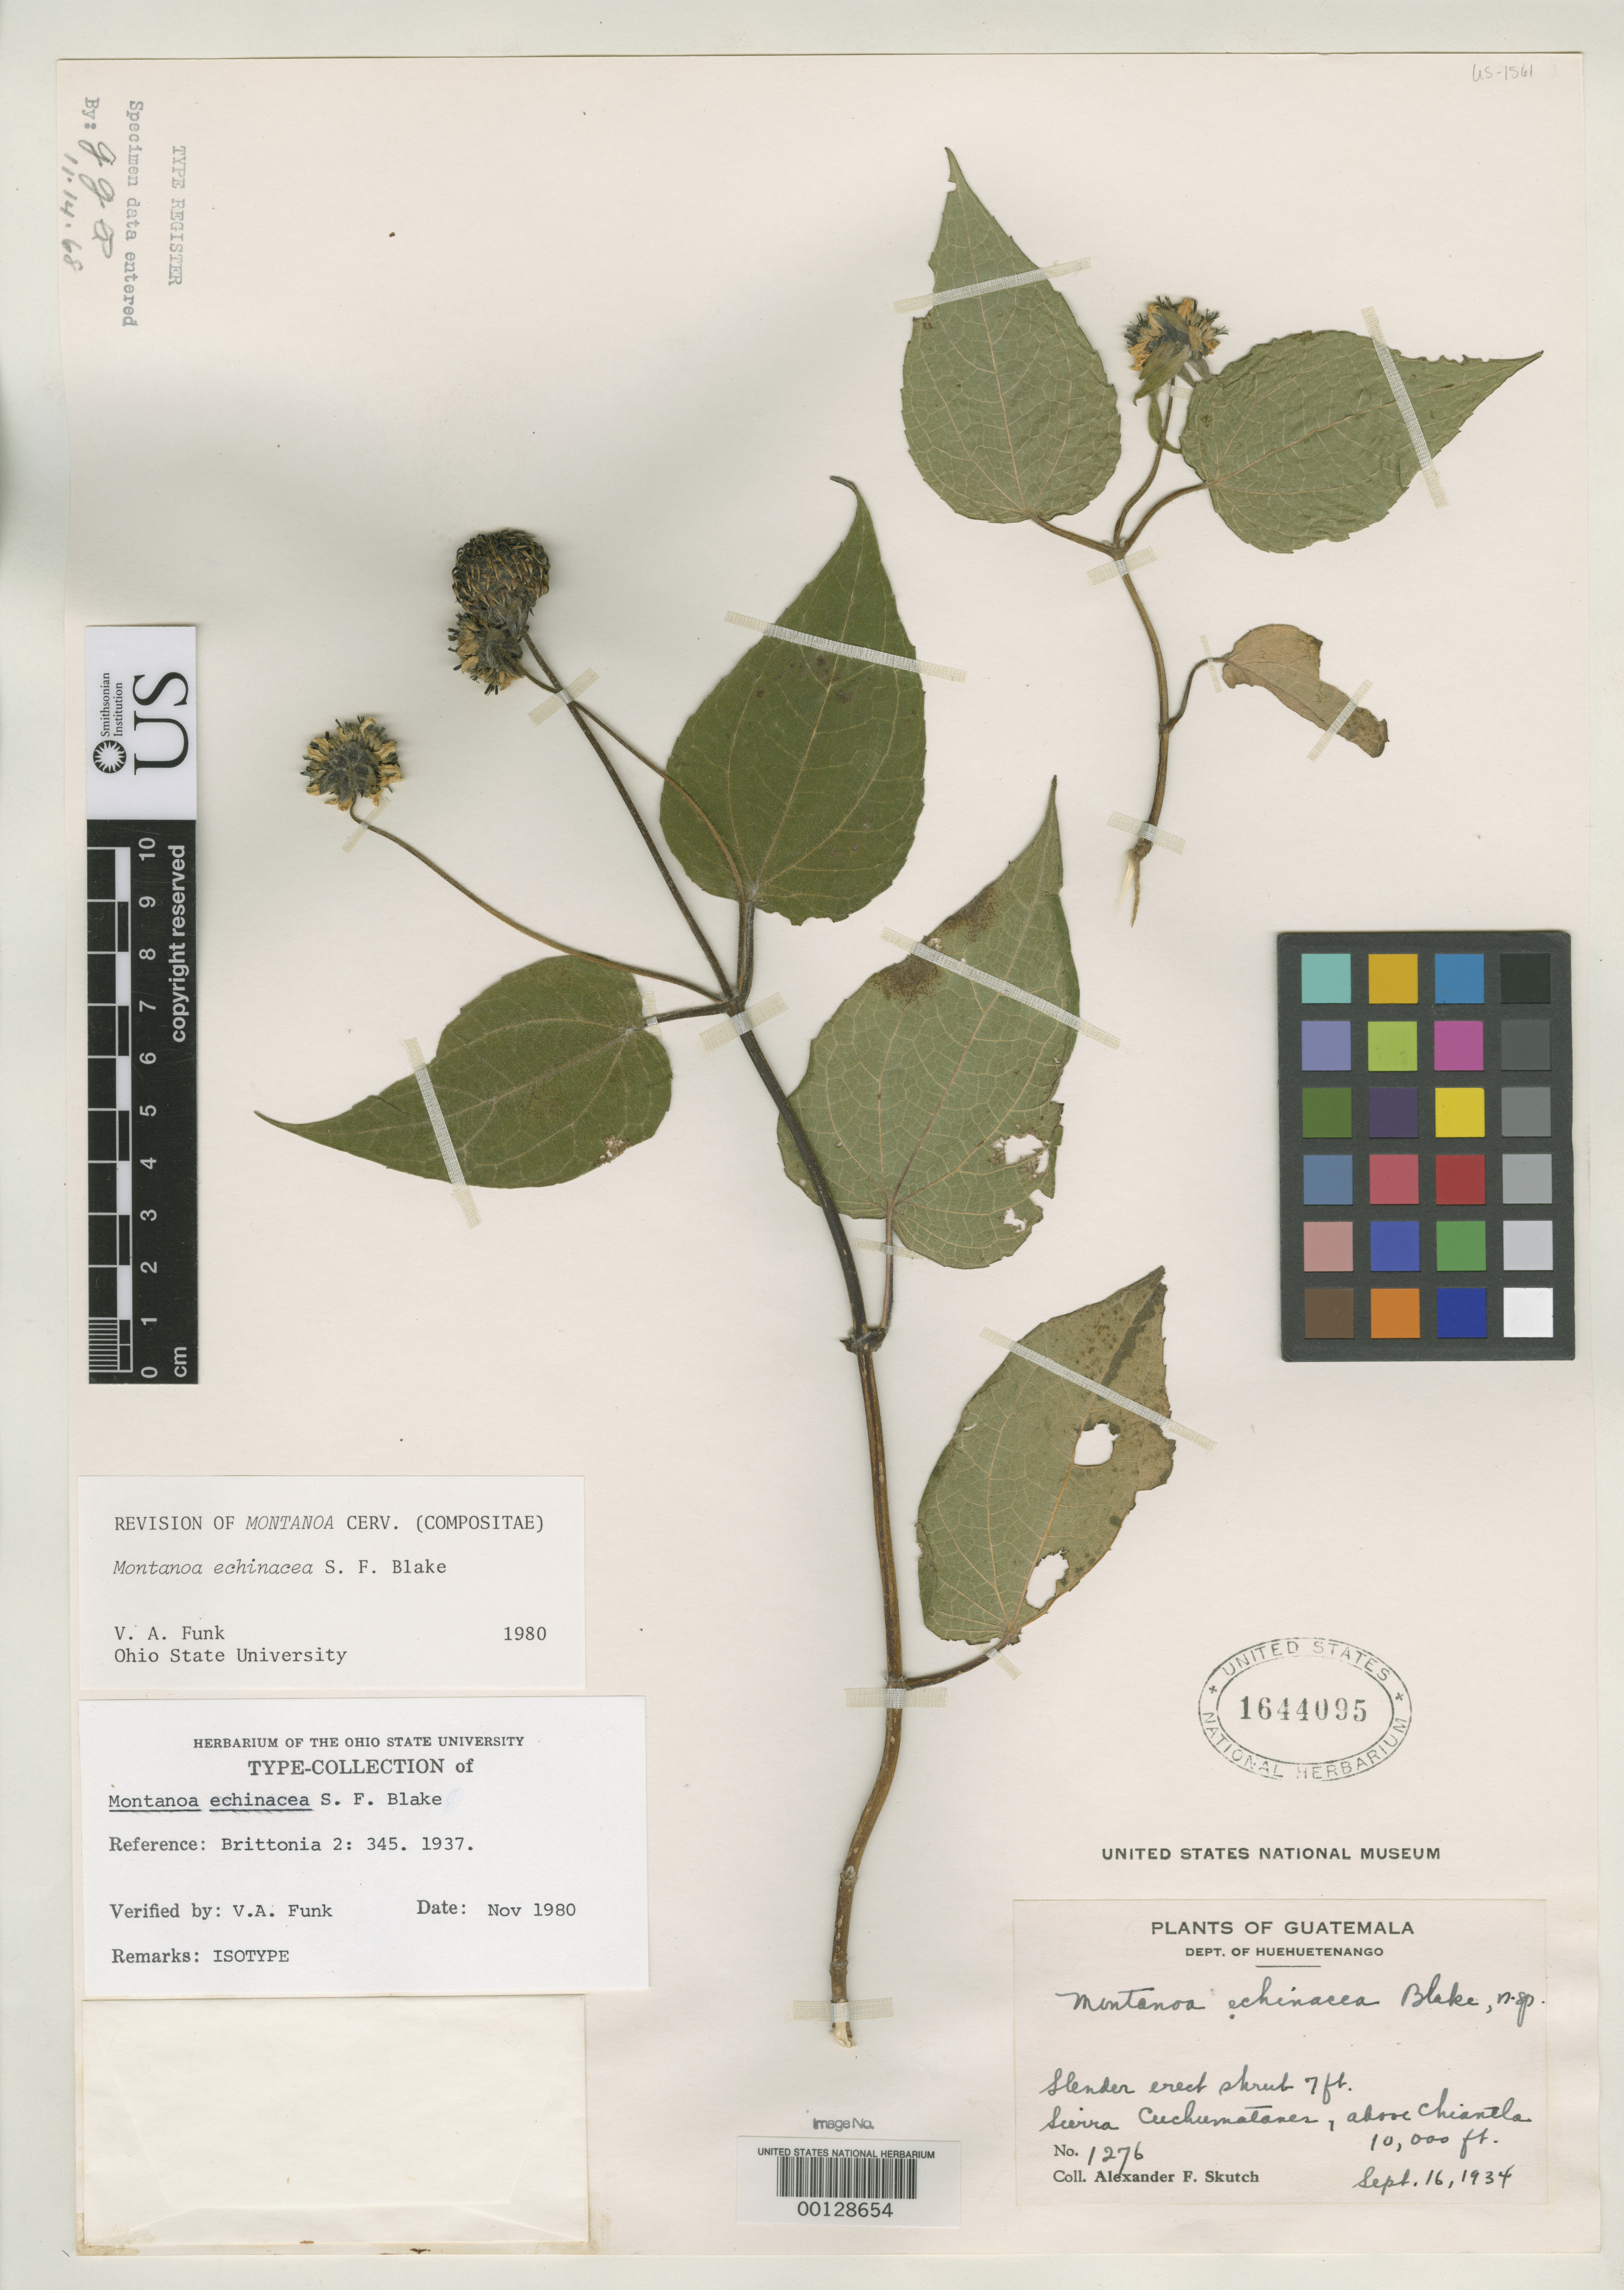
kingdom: Plantae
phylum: Tracheophyta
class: Magnoliopsida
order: Asterales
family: Asteraceae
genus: Montanoa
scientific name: Montanoa echinacea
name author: S.F. Blake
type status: Isotype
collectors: A. F. Skutch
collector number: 1276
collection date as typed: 16 Sep 1934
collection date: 1934-09-16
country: Guatemala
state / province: Huehuetenango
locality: Sierra Cuchumatanes, above Chiantla.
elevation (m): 3048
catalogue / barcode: US 1644095